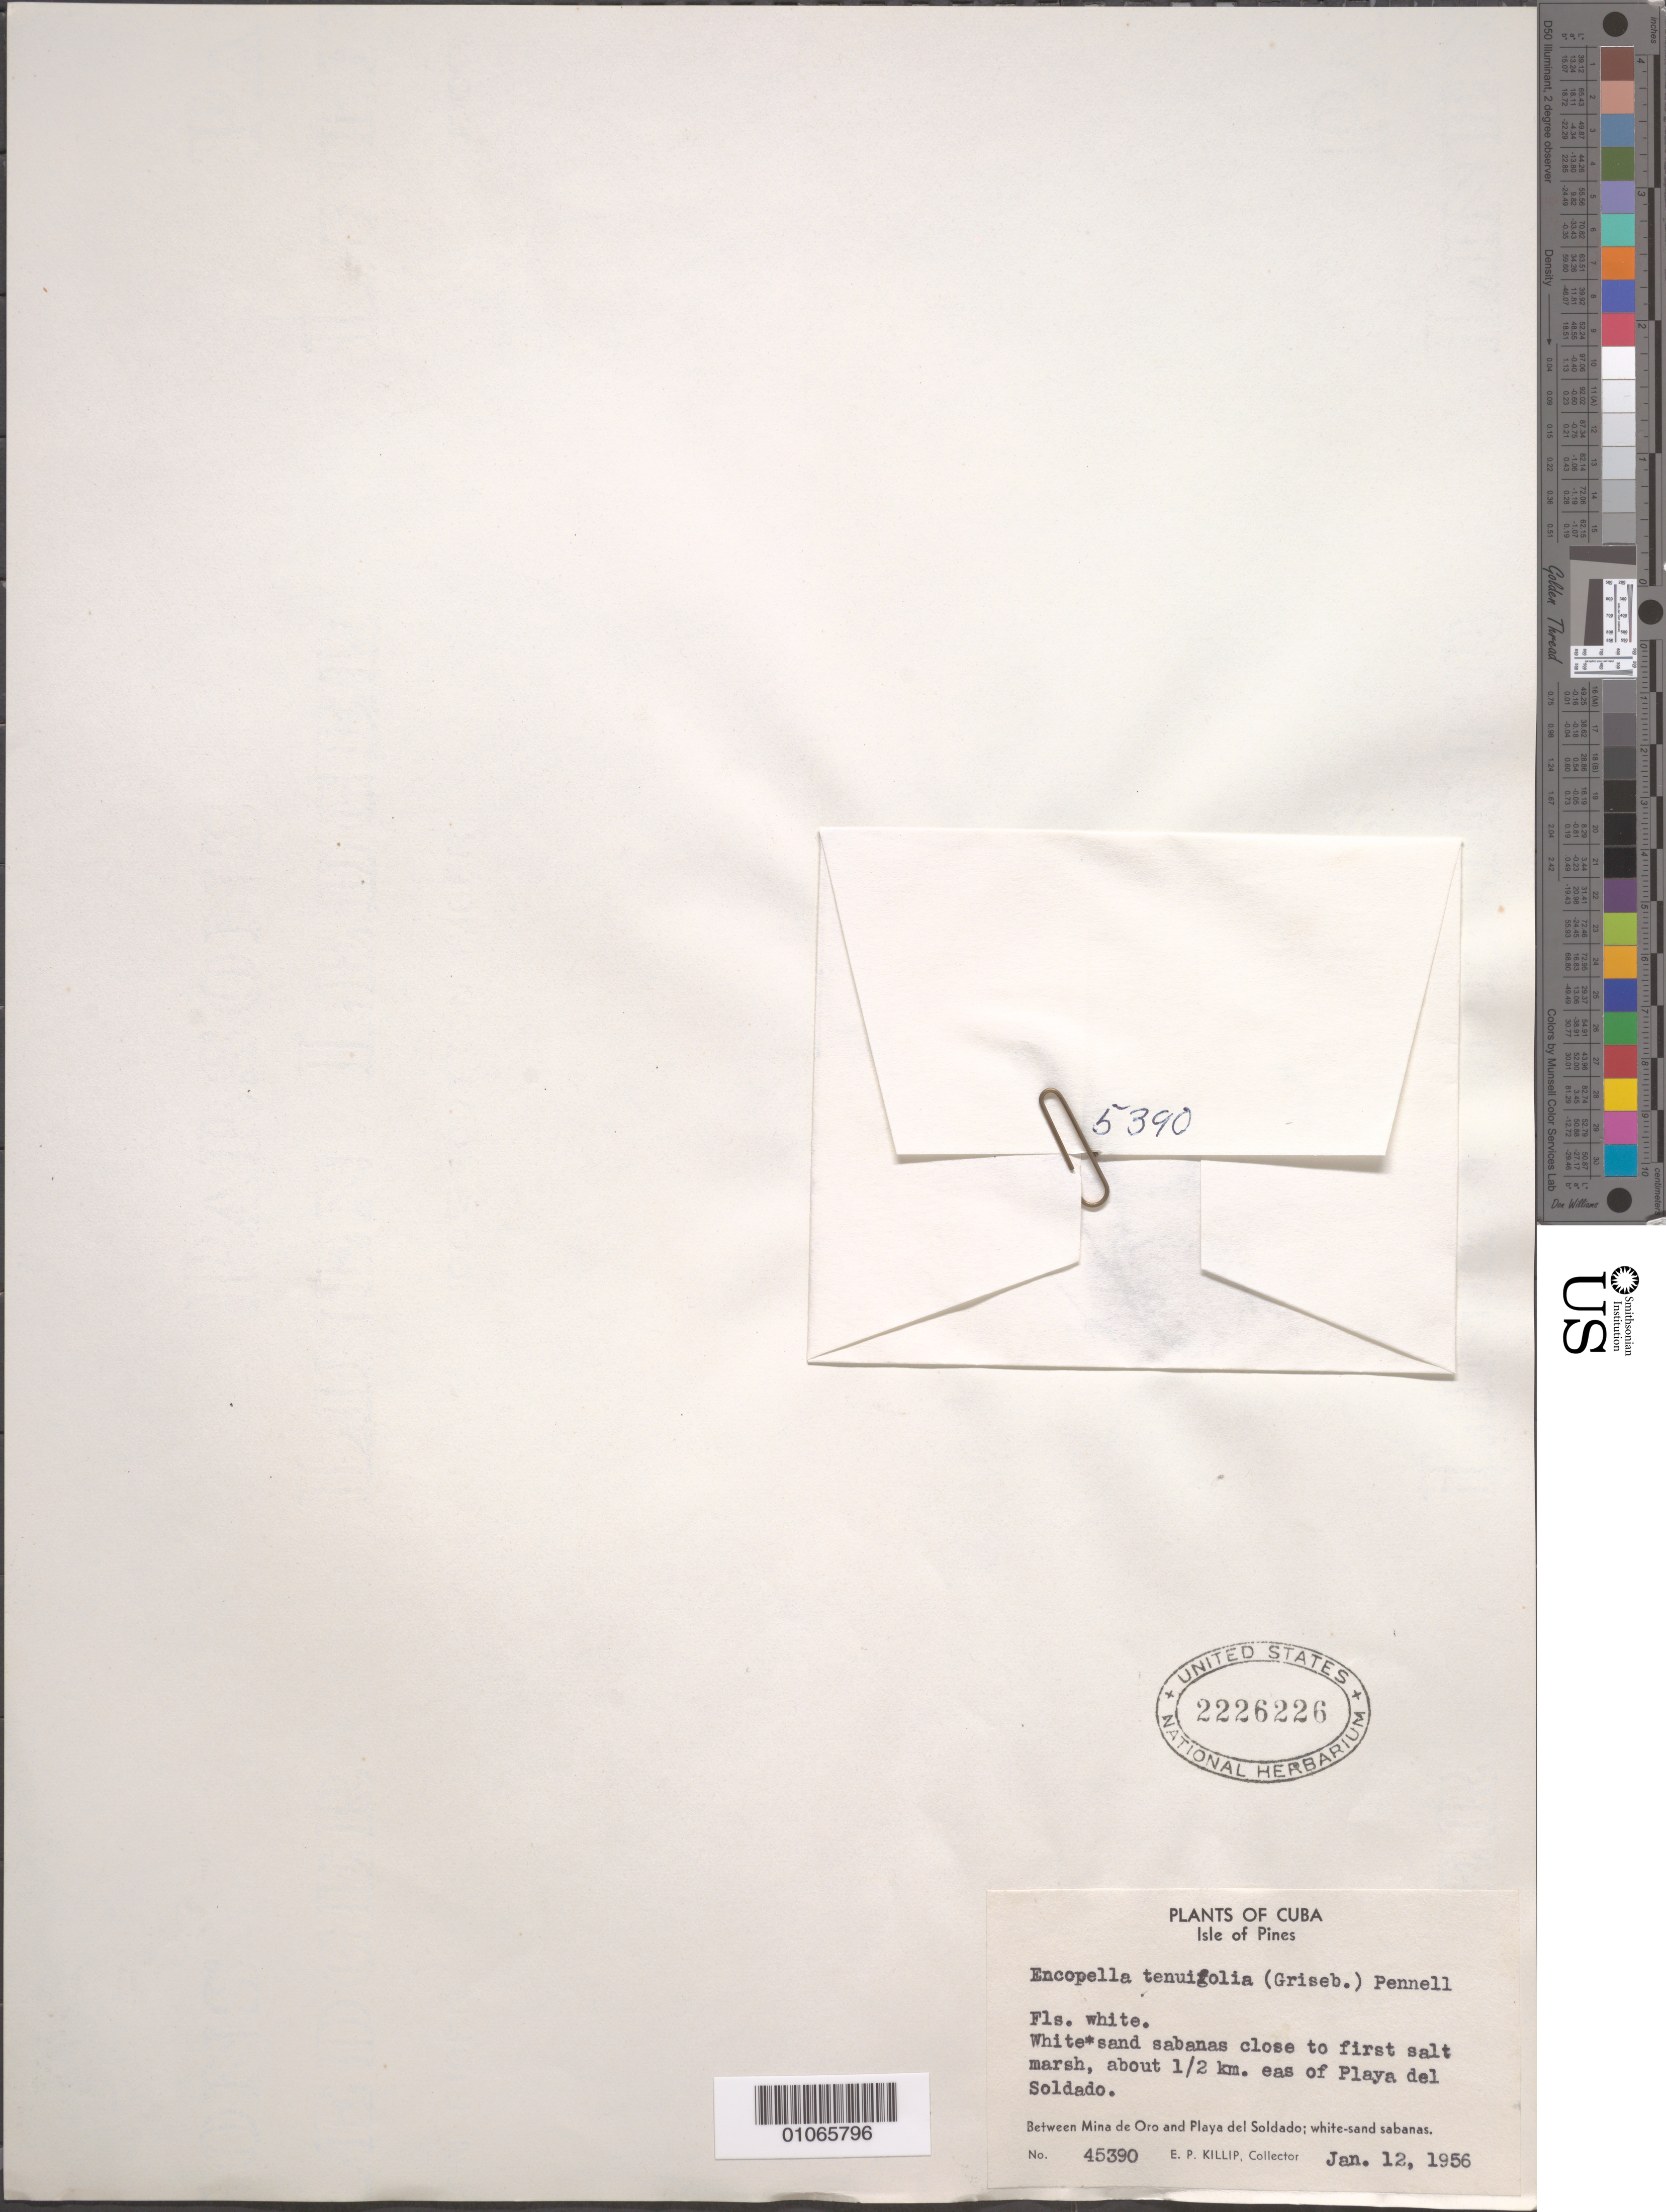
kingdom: Plantae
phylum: Tracheophyta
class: Magnoliopsida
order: Lamiales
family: Plantaginaceae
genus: Encopella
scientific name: Encopella tenuifolia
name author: (Griseb.) Pennell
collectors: E. P. Killip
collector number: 45390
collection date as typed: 12 Jan 1956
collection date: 1956-01-12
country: Cuba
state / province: Isla de La Juventud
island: Isla de la Juventud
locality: Isle of Pines, between Mina de Oro and Playa del Soldado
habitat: white-sand savannas.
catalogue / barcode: US 2226226